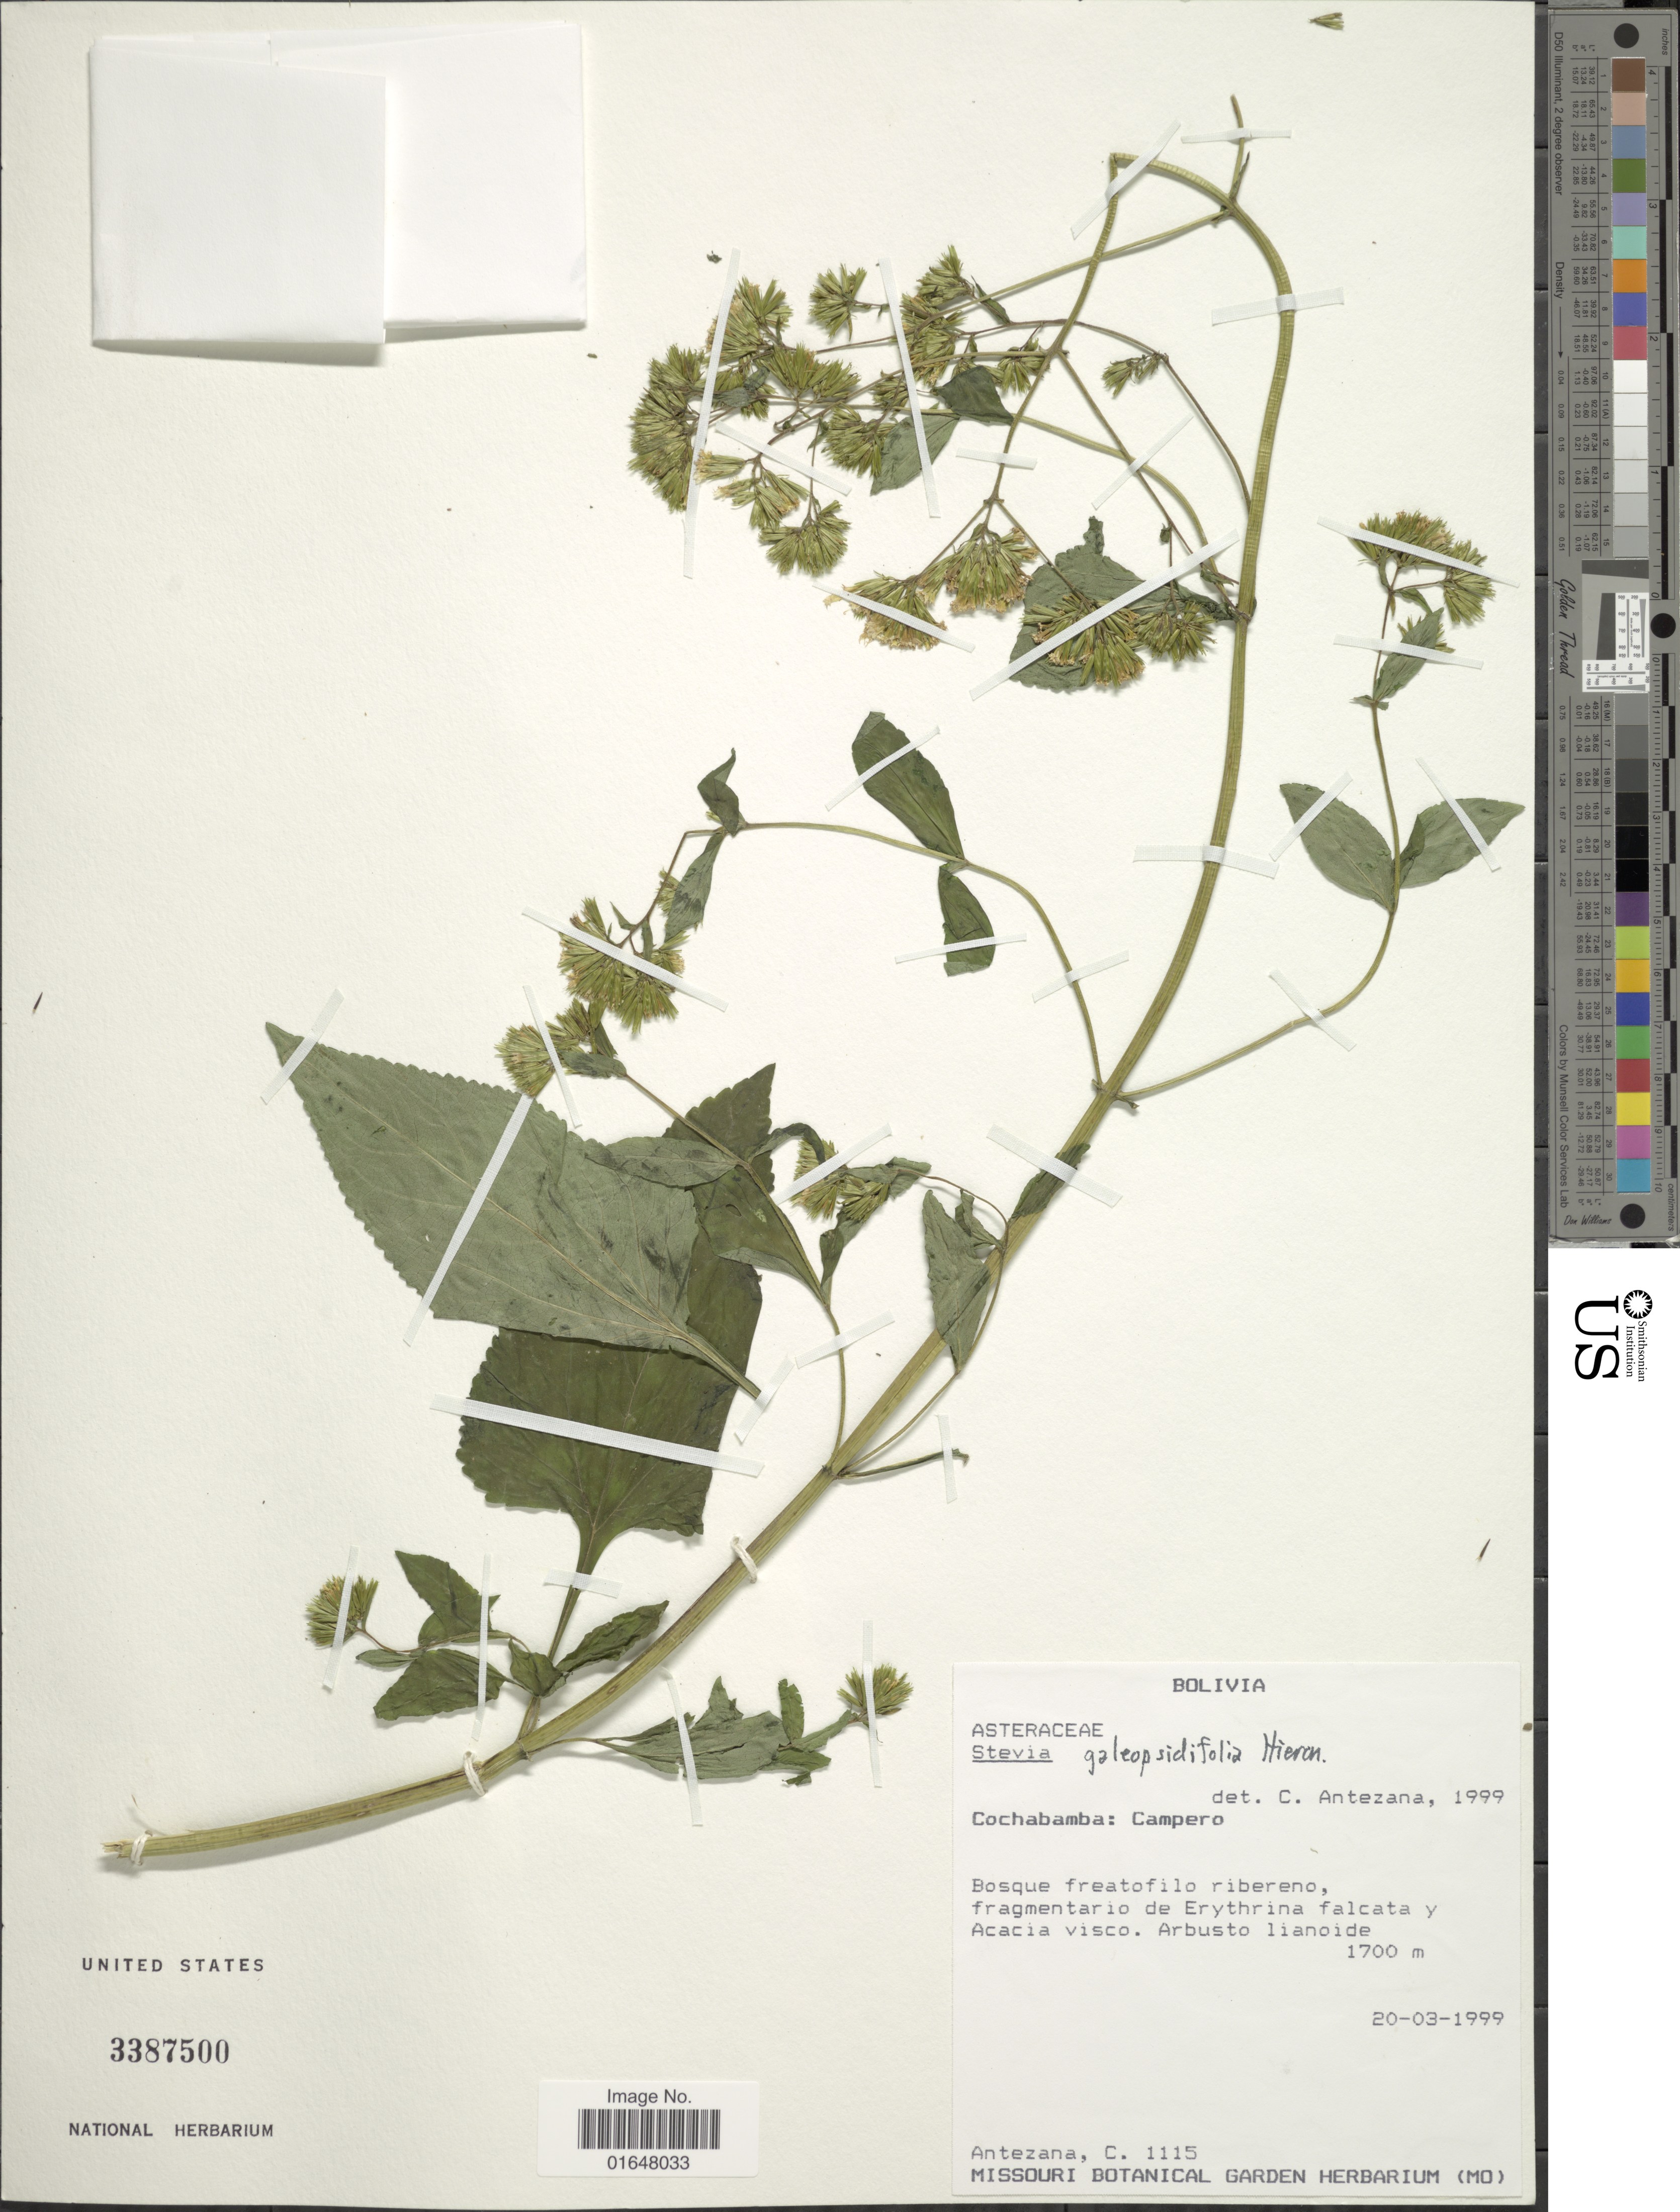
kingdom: Plantae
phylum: Tracheophyta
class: Magnoliopsida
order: Asterales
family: Asteraceae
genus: Stevia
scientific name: Stevia galeopsidifolia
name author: Hieron.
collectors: C. Antezana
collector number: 1115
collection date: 1999-03-20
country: Bolivia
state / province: Cochabamba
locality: Campero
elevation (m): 1700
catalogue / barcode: US 3387500